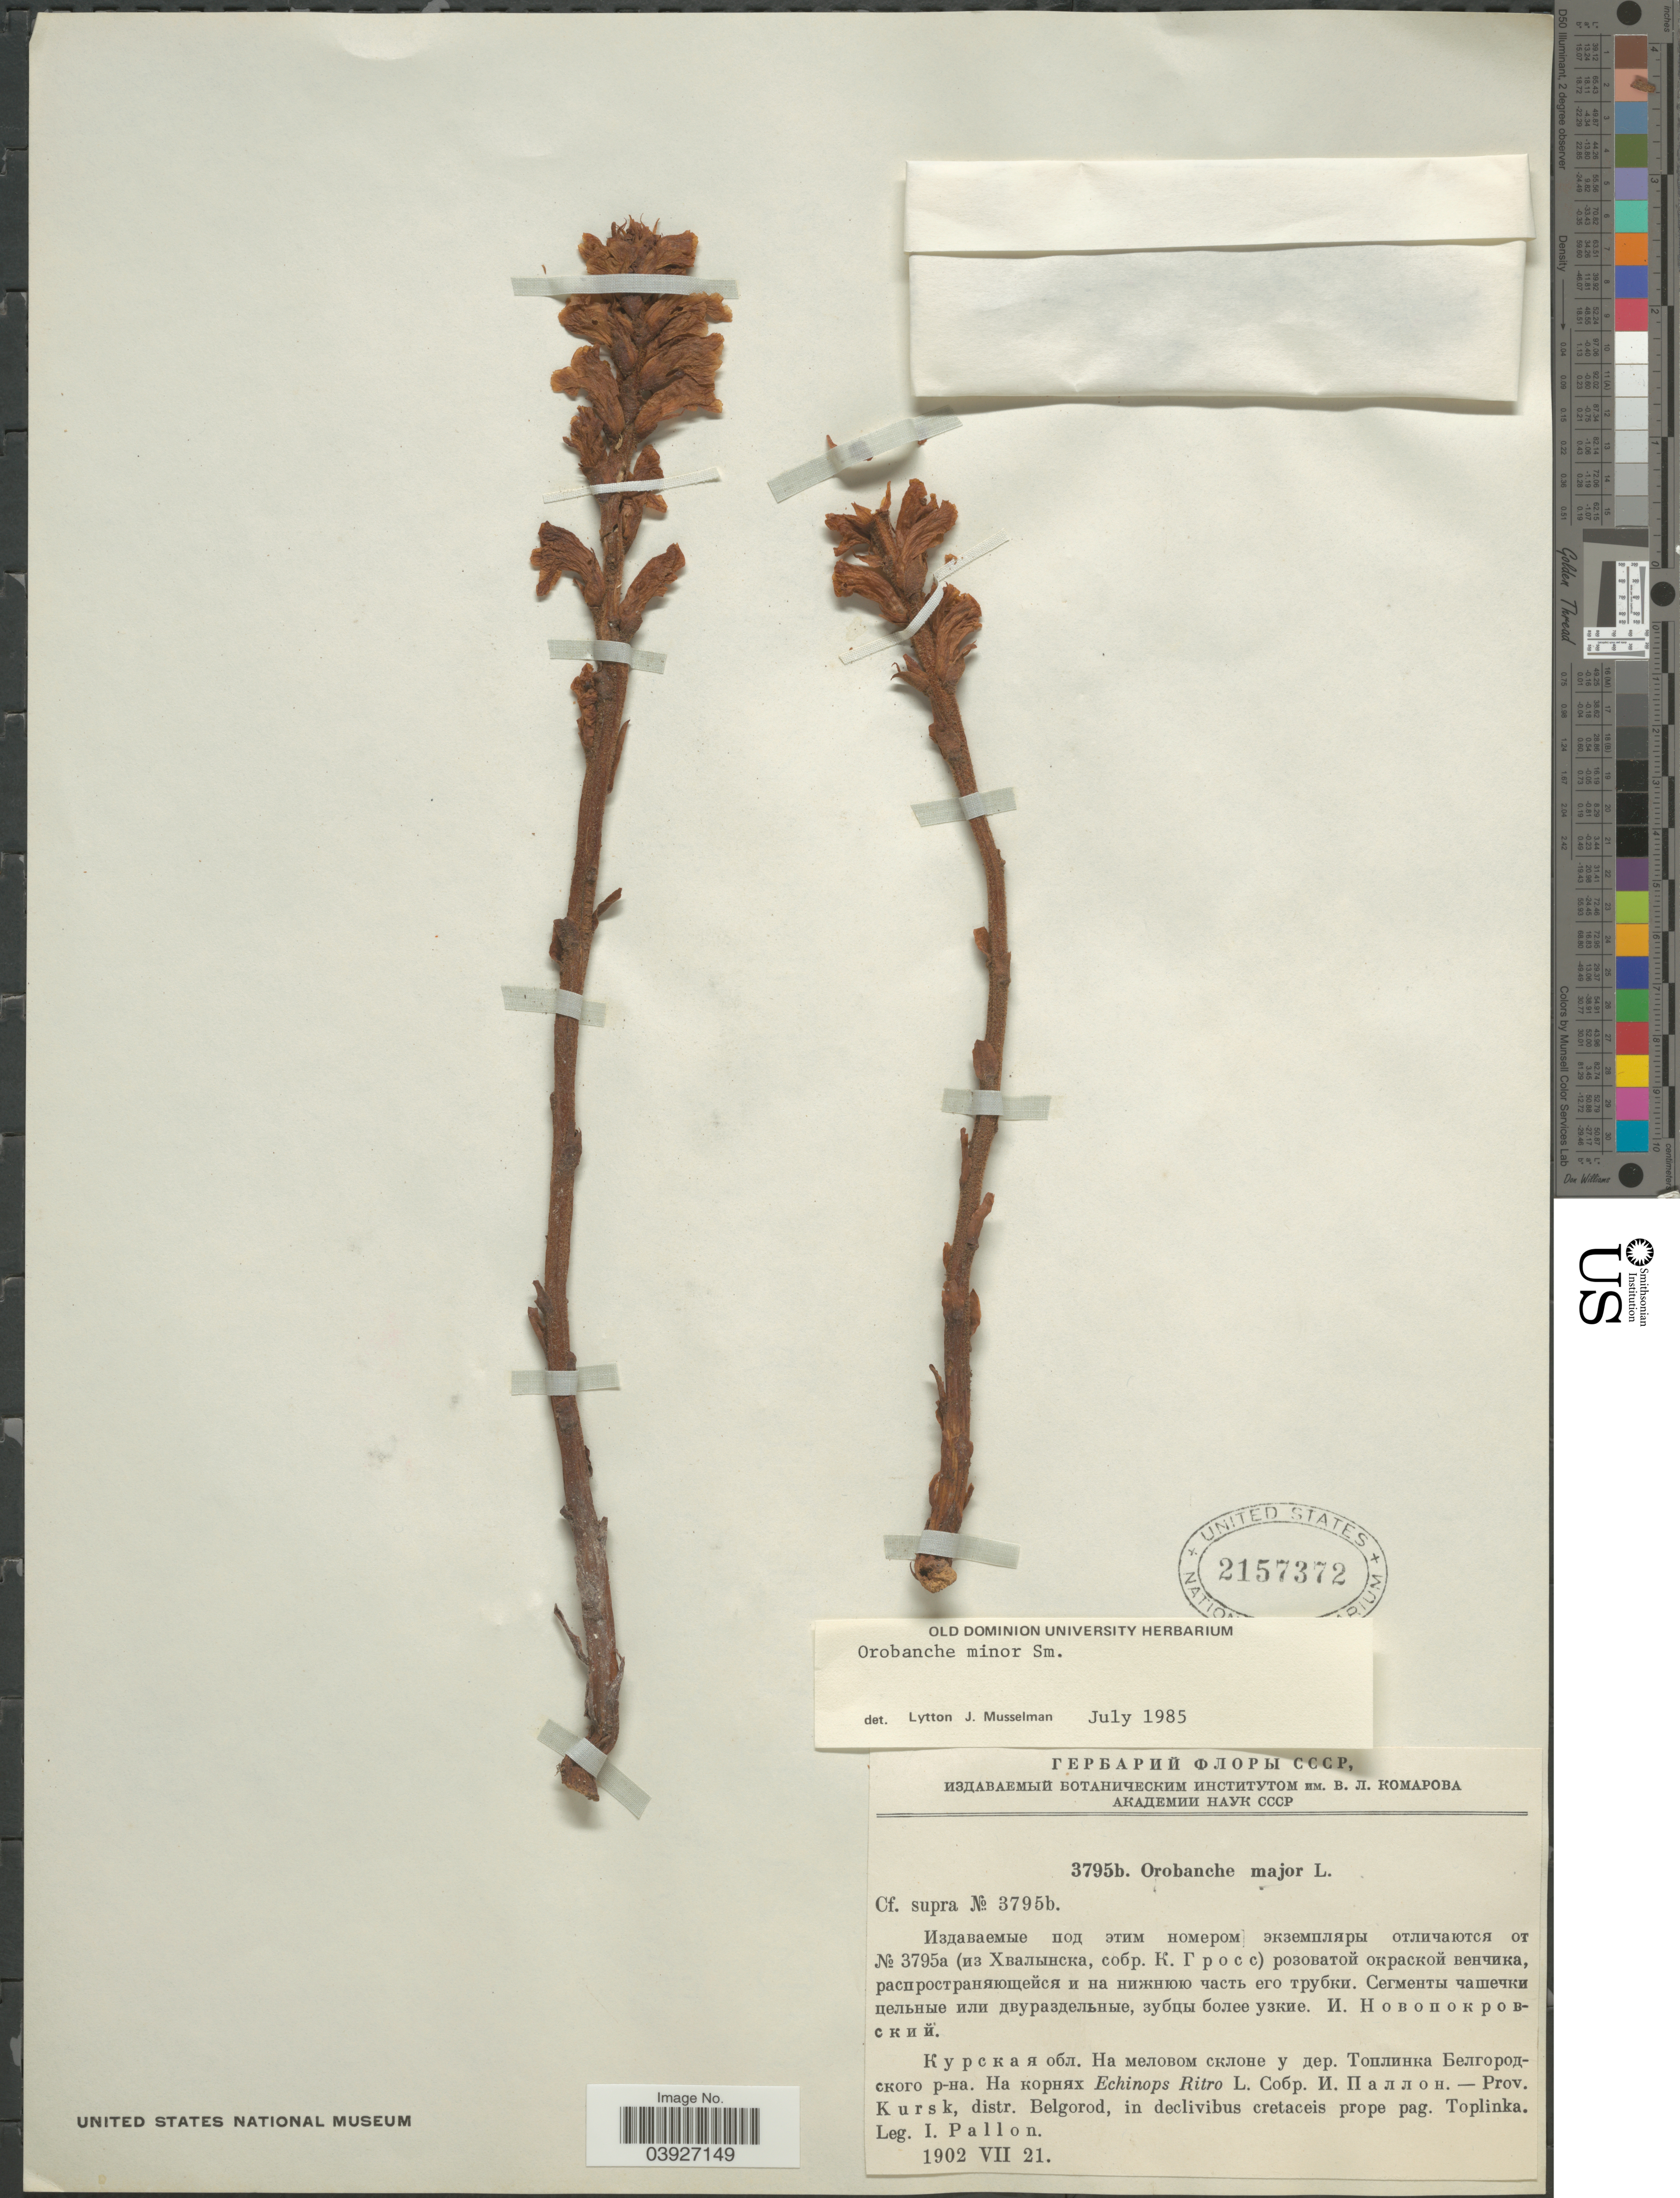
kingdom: Plantae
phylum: Tracheophyta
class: Magnoliopsida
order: Lamiales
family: Orobanchaceae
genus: Orobanche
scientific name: Orobanche minor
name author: Sm.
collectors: I. Pallon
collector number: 3795b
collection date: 1902-07-21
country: Russian Federation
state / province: Kursk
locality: Prov. Kursk, distr. Belgorod, in declivibus cretaceis prope pag. Toplinka.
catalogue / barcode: US 2157372